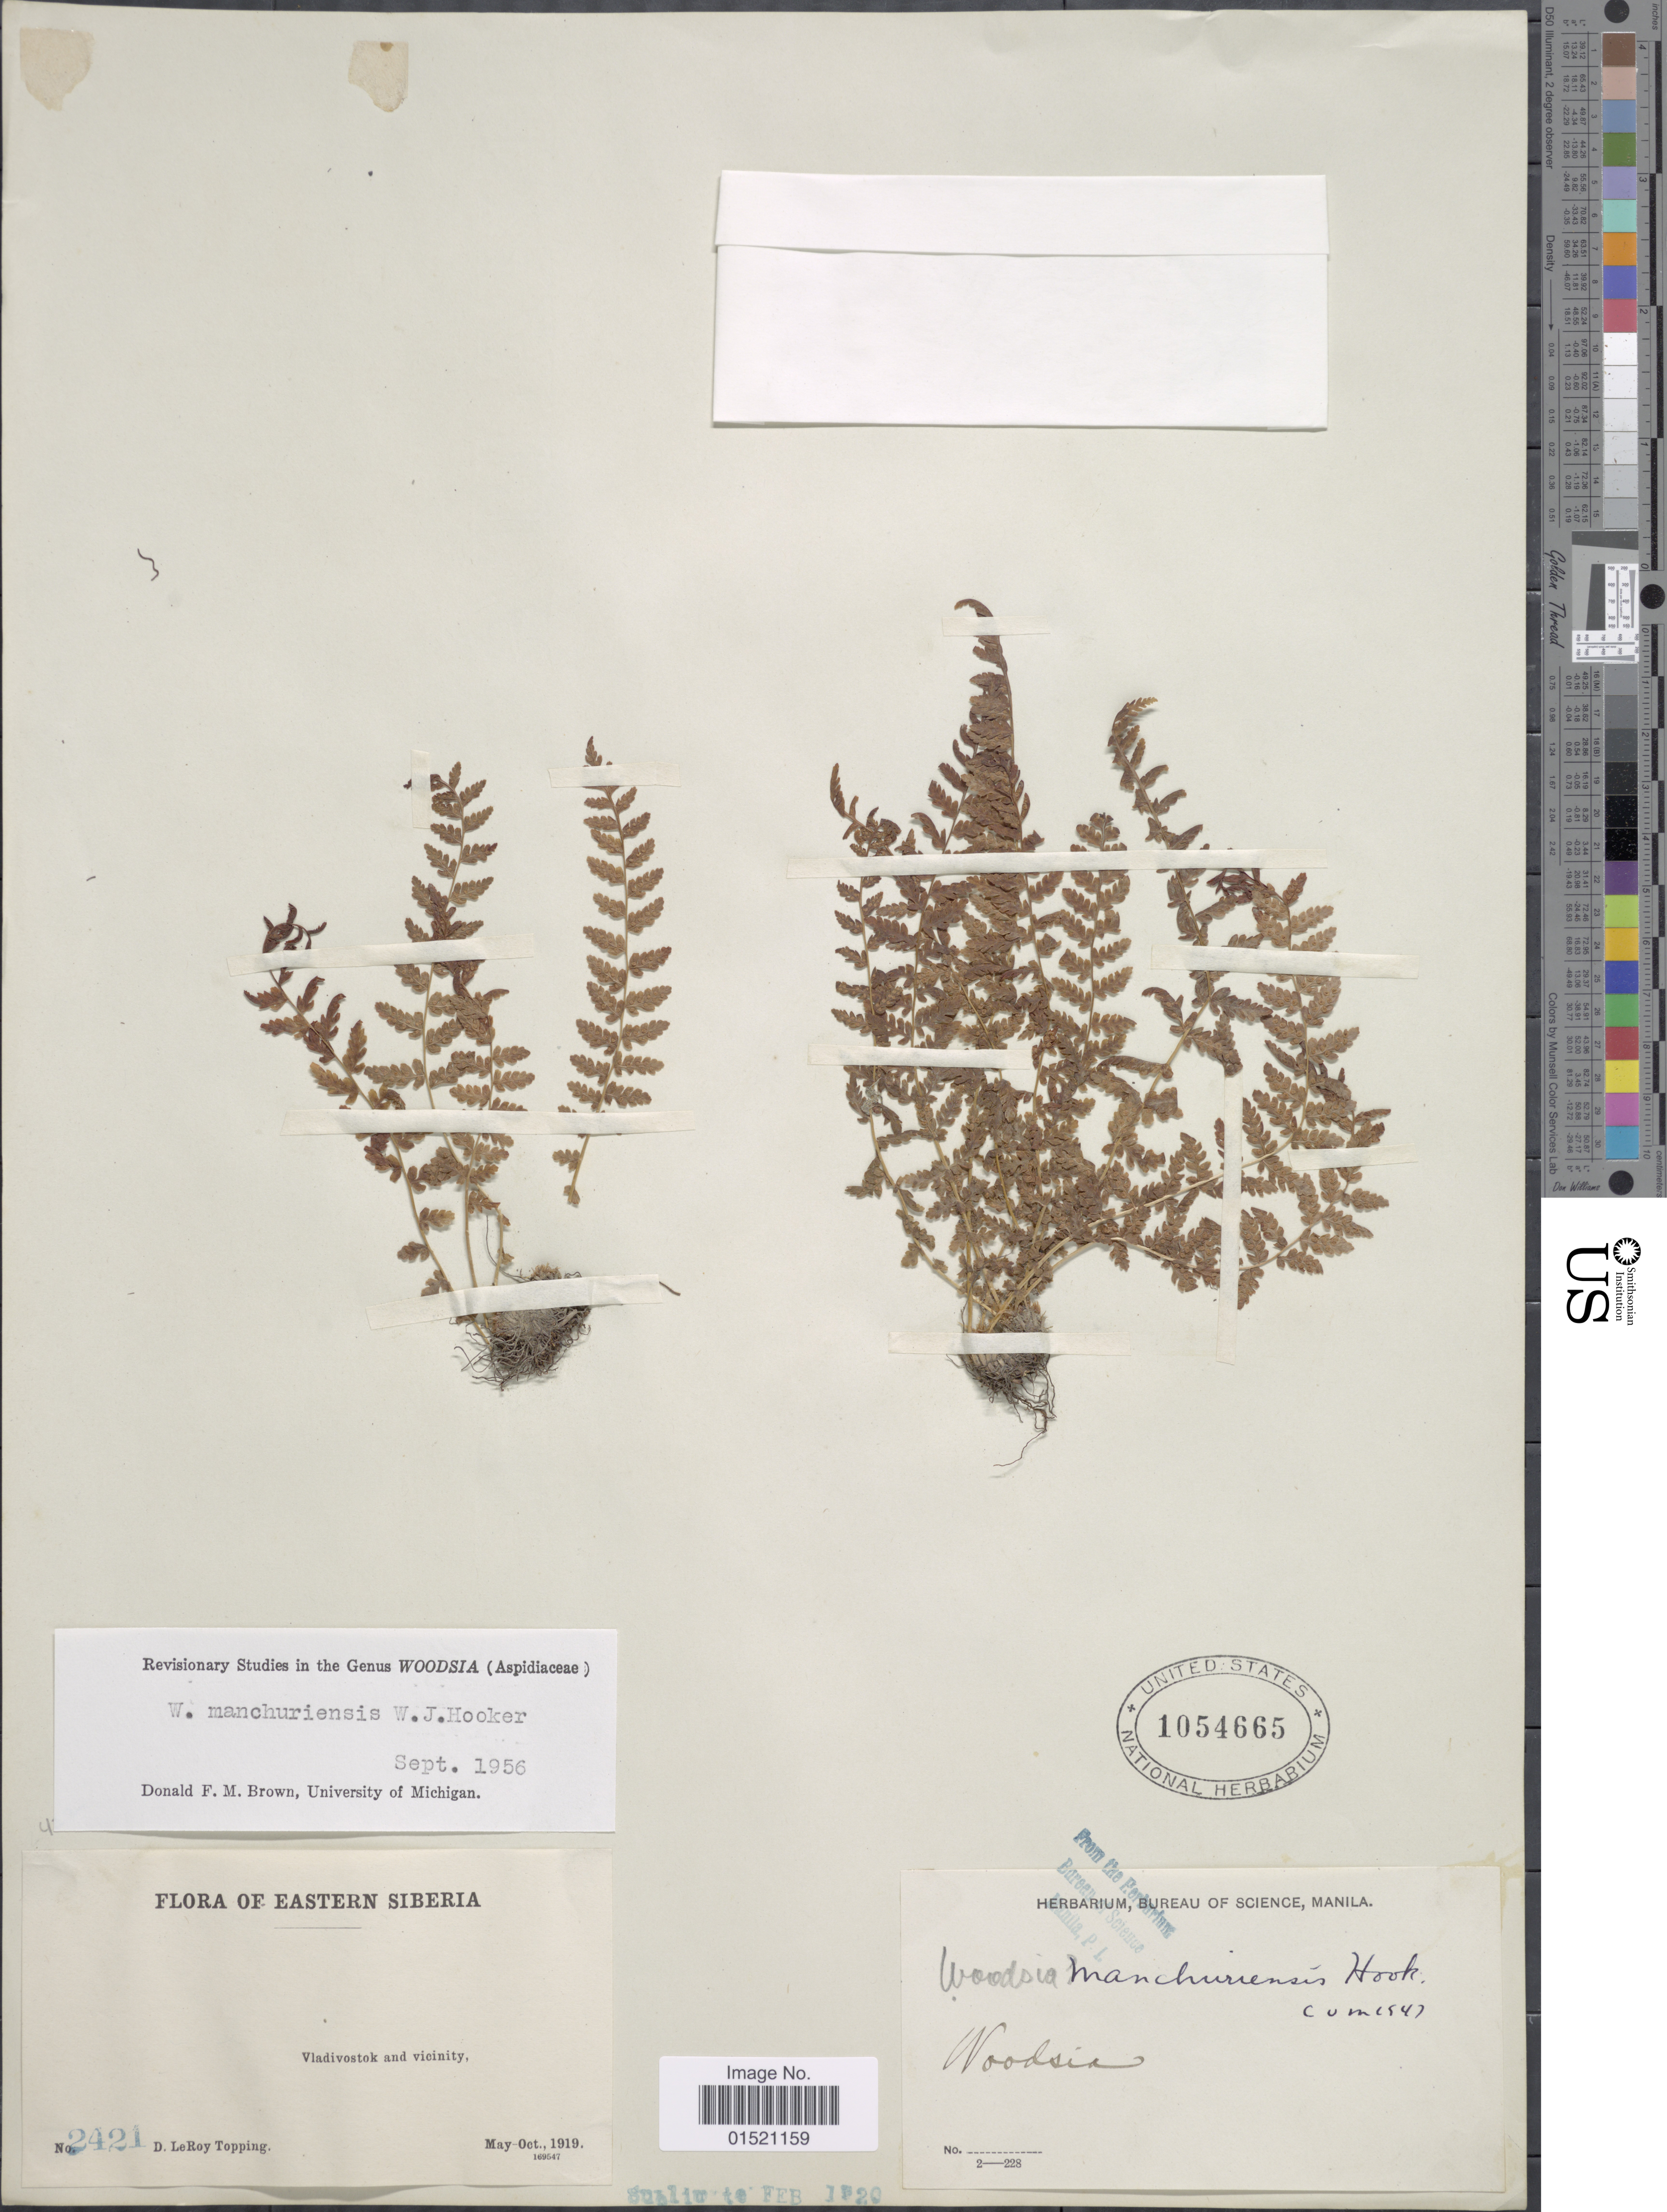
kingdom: Plantae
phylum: Tracheophyta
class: Polypodiopsida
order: Polypodiales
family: Woodsiaceae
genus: Woodsia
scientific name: Woodsia manchuriensis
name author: Hook.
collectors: D. L. Topping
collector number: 2421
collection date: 1919-05/1919-10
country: Russian Federation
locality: Eastern Siberia, Vladivostok and vicinity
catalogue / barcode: US 1054665